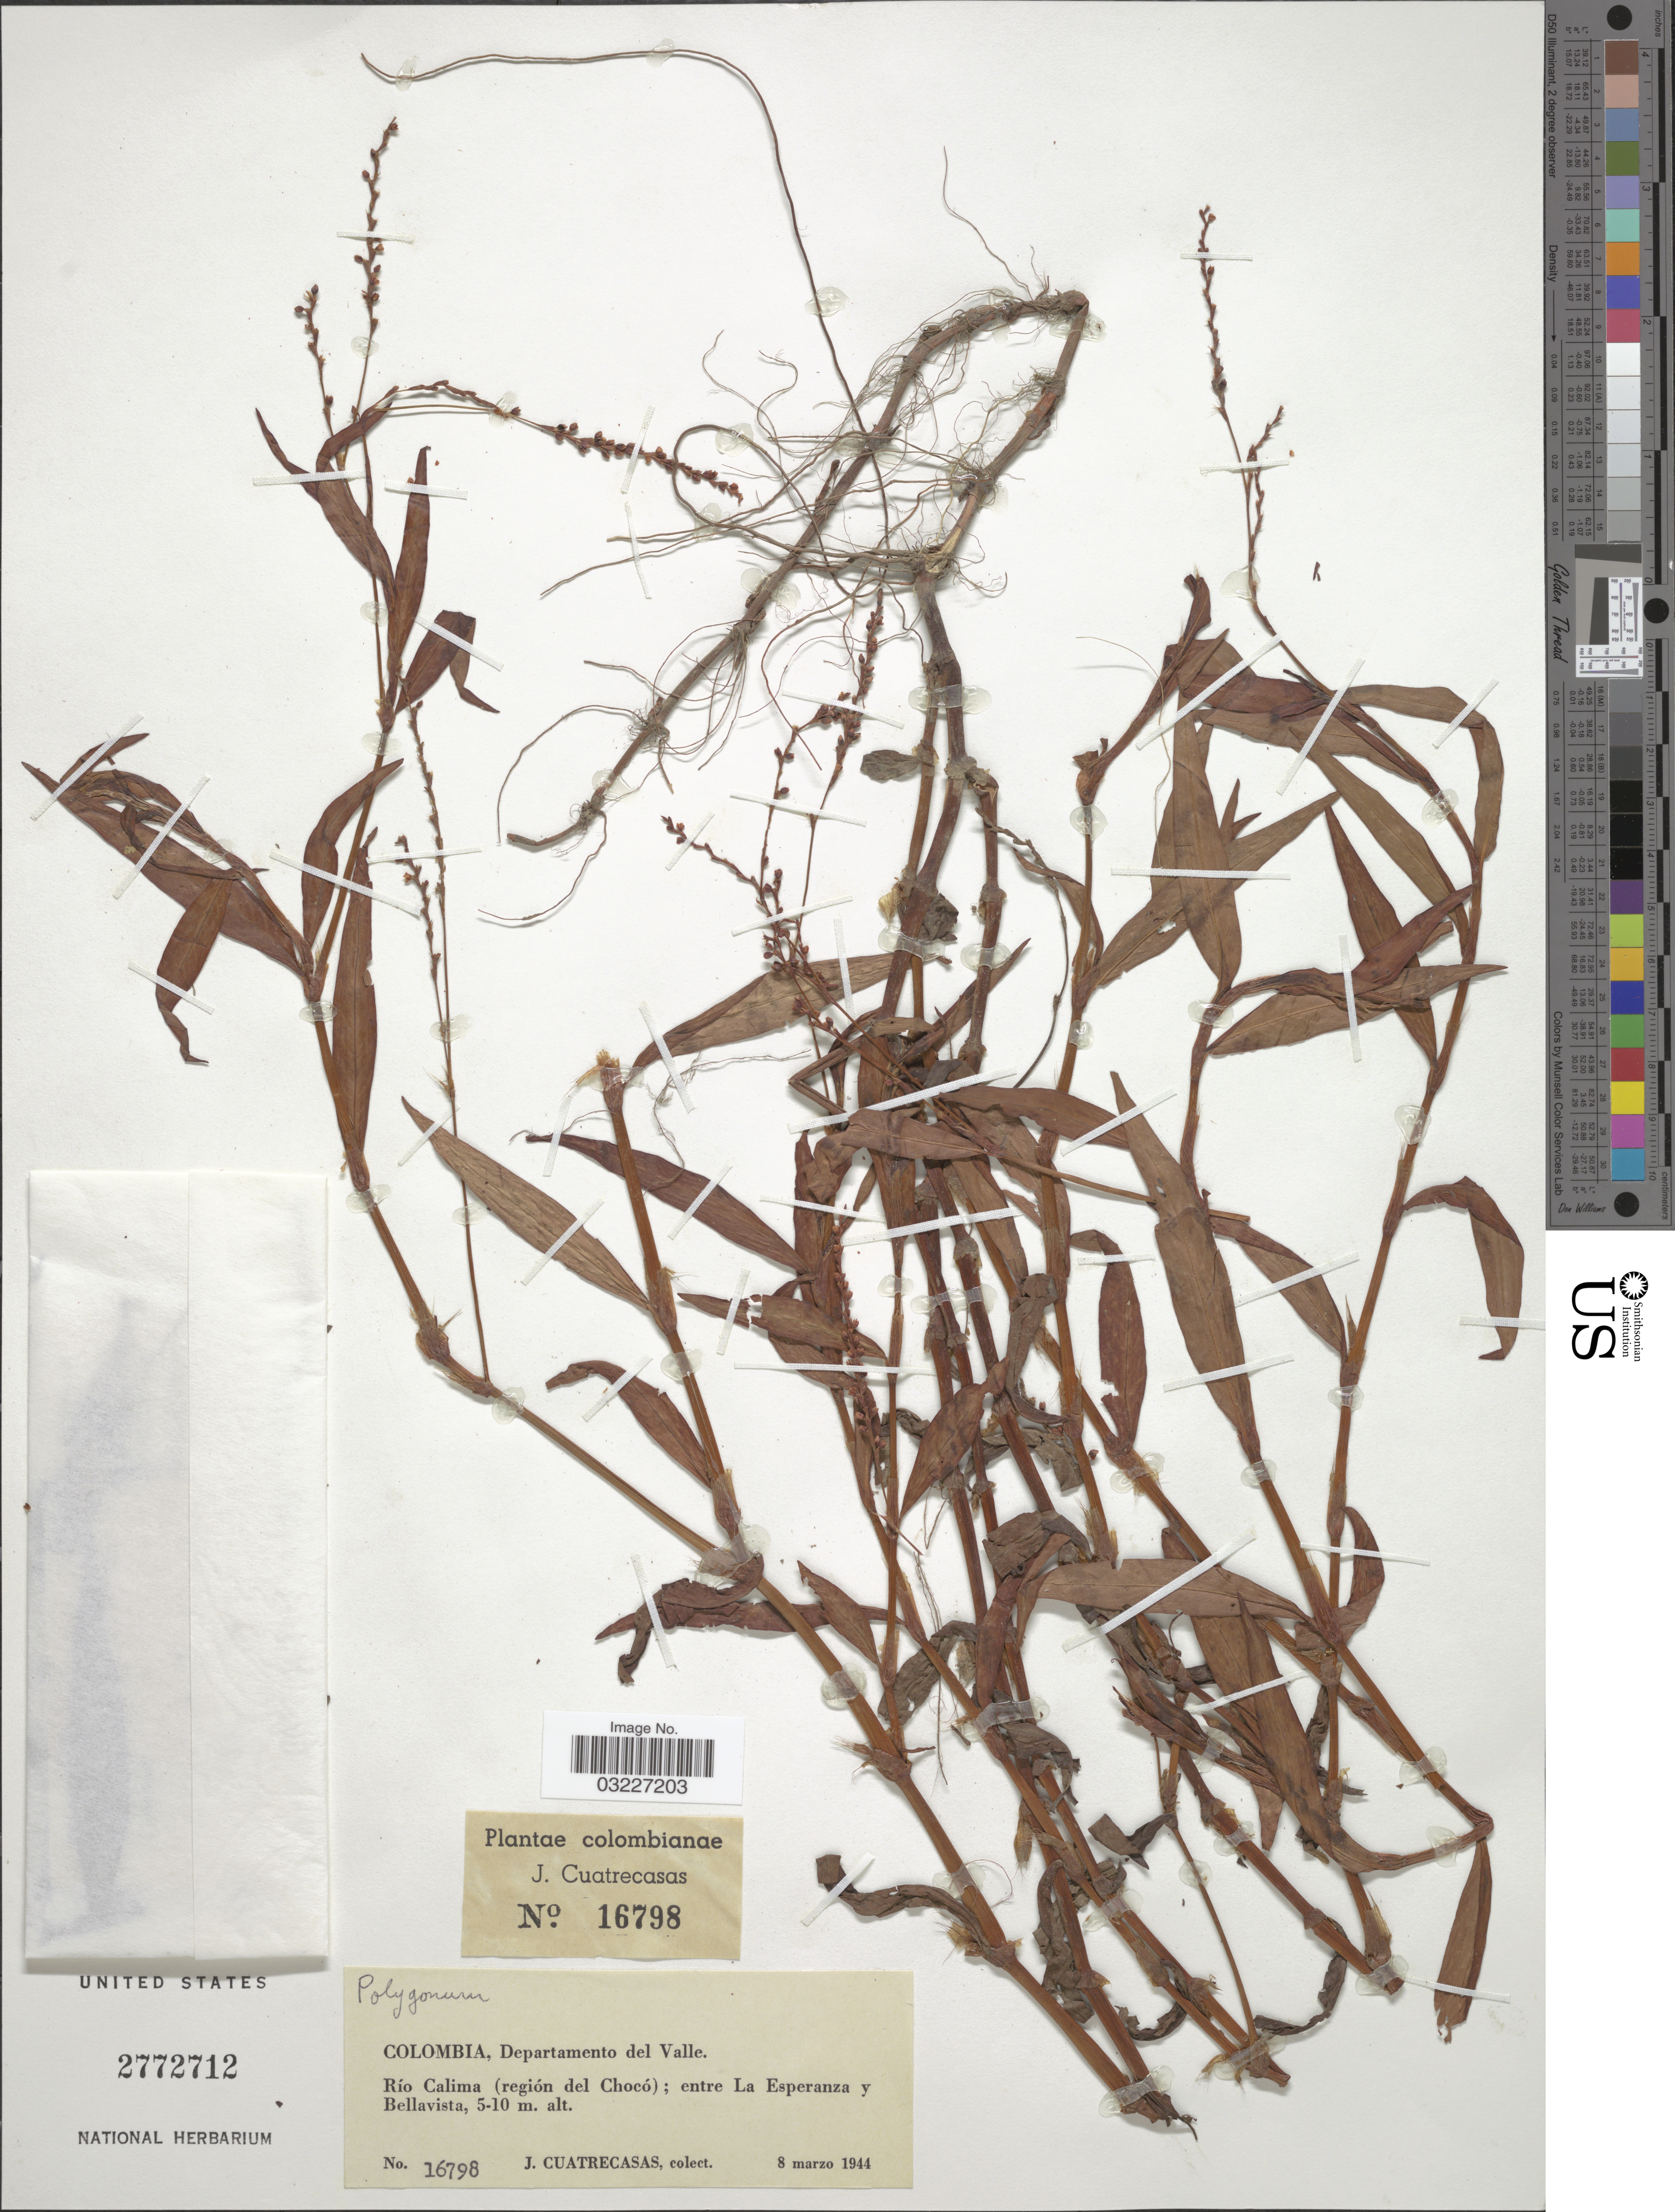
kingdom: Plantae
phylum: Tracheophyta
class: Magnoliopsida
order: Caryophyllales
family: Polygonaceae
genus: Polygonum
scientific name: Polygonum sp.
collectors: J. Cuatrecasas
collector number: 16798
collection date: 1944-03-08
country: Colombia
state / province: Valle del Cauca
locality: Departamento del Valle. Río Calima (región del Chocó); entre La Esperanza y Bellavista.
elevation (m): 5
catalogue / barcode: US 2772712